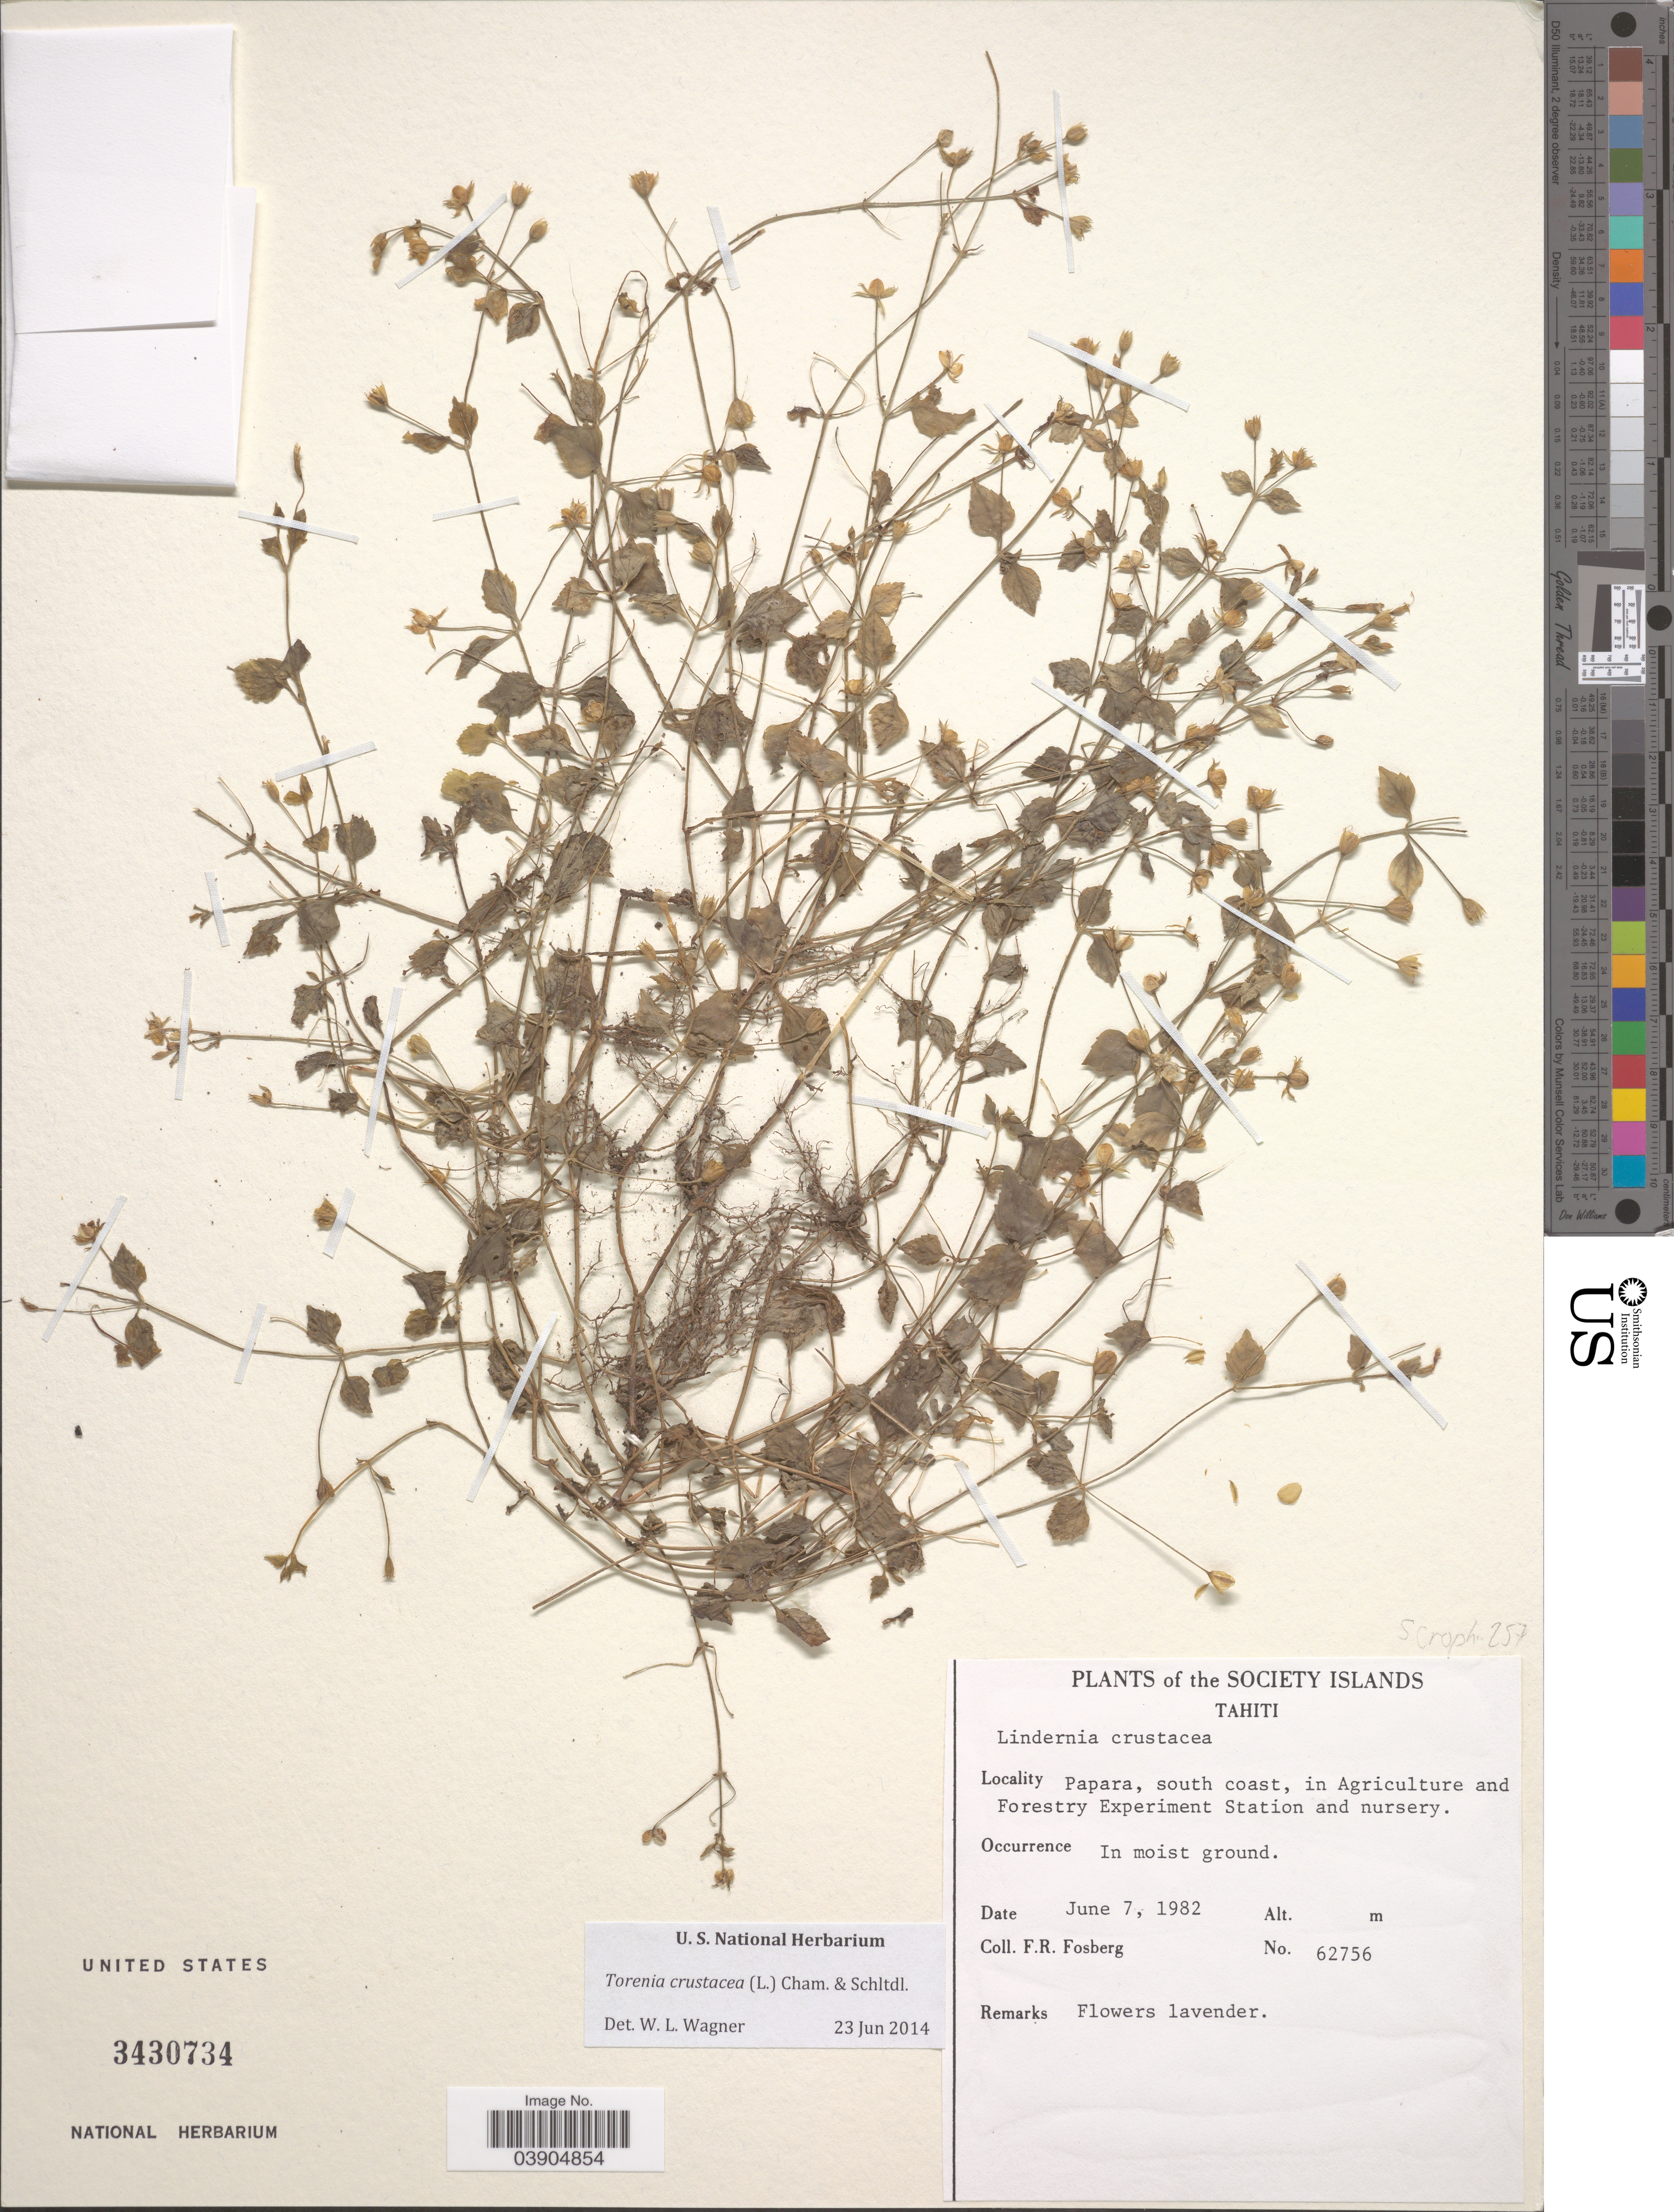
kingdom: Plantae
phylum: Tracheophyta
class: Magnoliopsida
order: Lamiales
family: Linderniaceae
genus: Lindernia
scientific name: Lindernia crustacea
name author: (L.) F. Muell.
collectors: F. R. Fosberg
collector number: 62756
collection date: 1982-06-07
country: French Polynesia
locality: The Society Islands. Tahiti. Papara, south coast, in Agriculture and Forestry Experiment Station and nursery.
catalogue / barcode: US 3430734